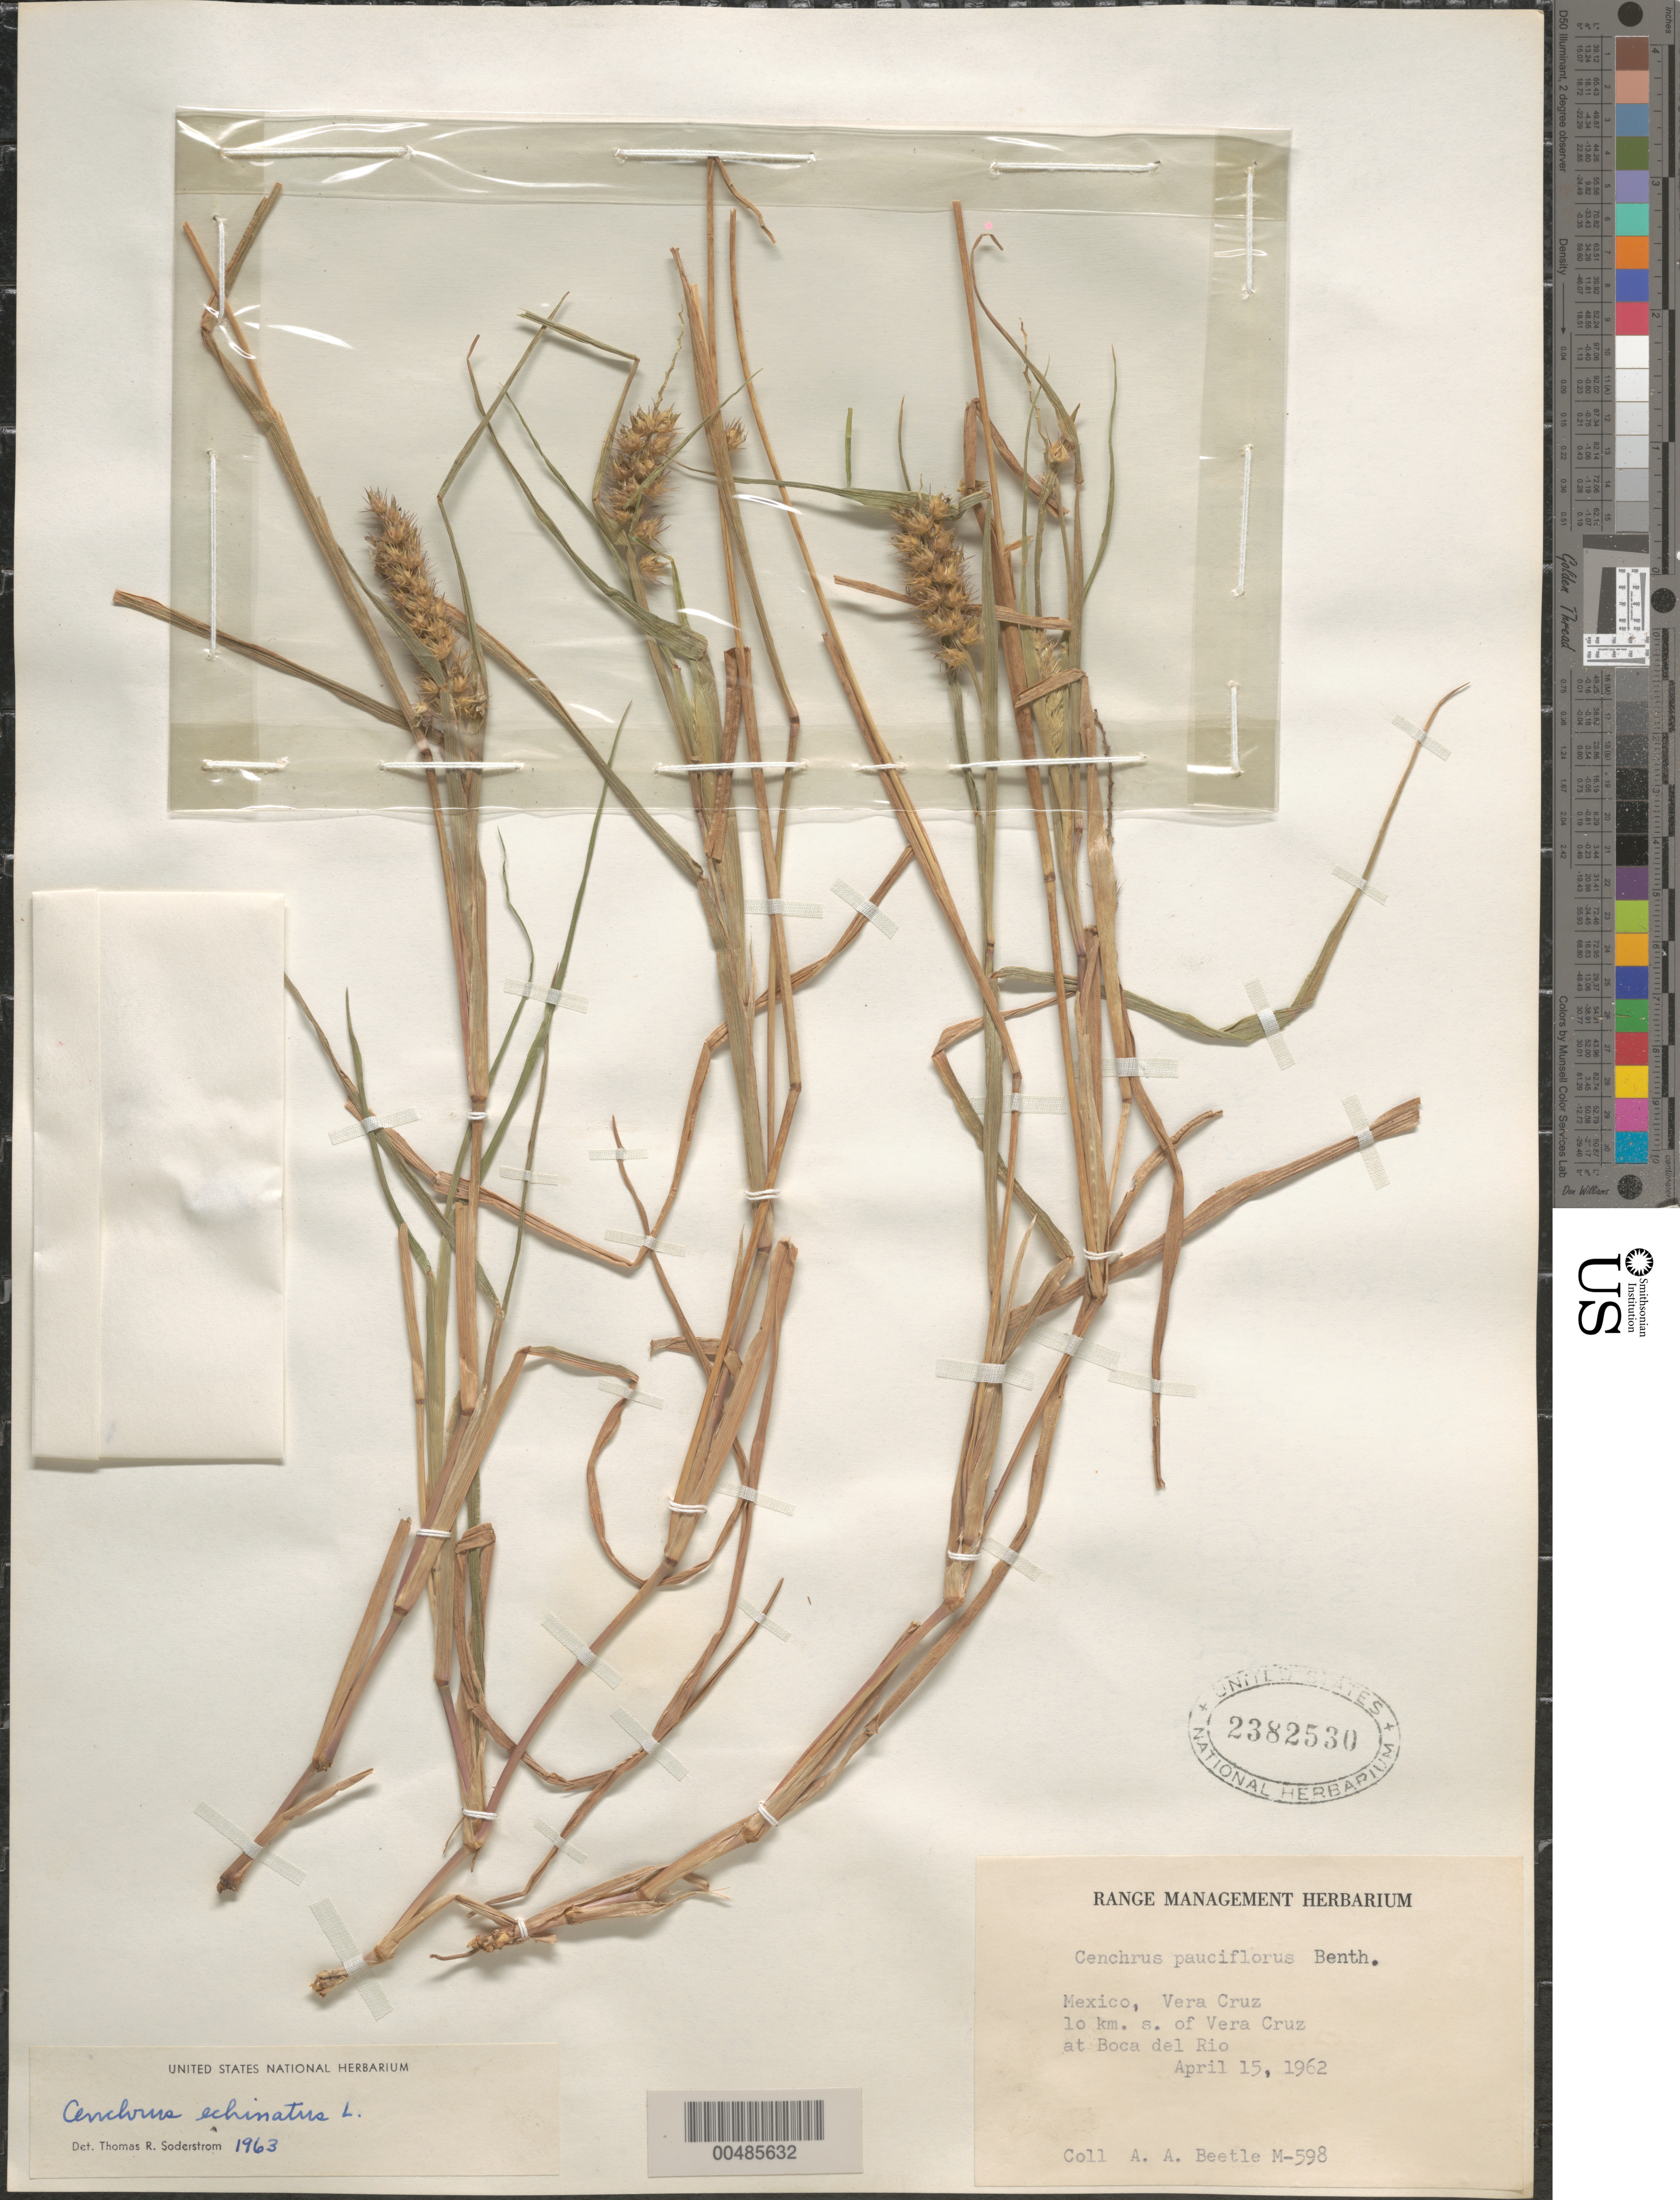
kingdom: Plantae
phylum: Tracheophyta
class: Liliopsida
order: Poales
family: Poaceae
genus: Cenchrus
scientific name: Cenchrus echinatus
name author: L.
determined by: Soderstrom, T. R.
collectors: A. A. Beetle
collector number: M-598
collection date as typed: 15 Apr 1962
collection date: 1962-04-15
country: Mexico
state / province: Veracruz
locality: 10 km S of Vera Cruz at Boca del Rio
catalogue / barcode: US 2382530